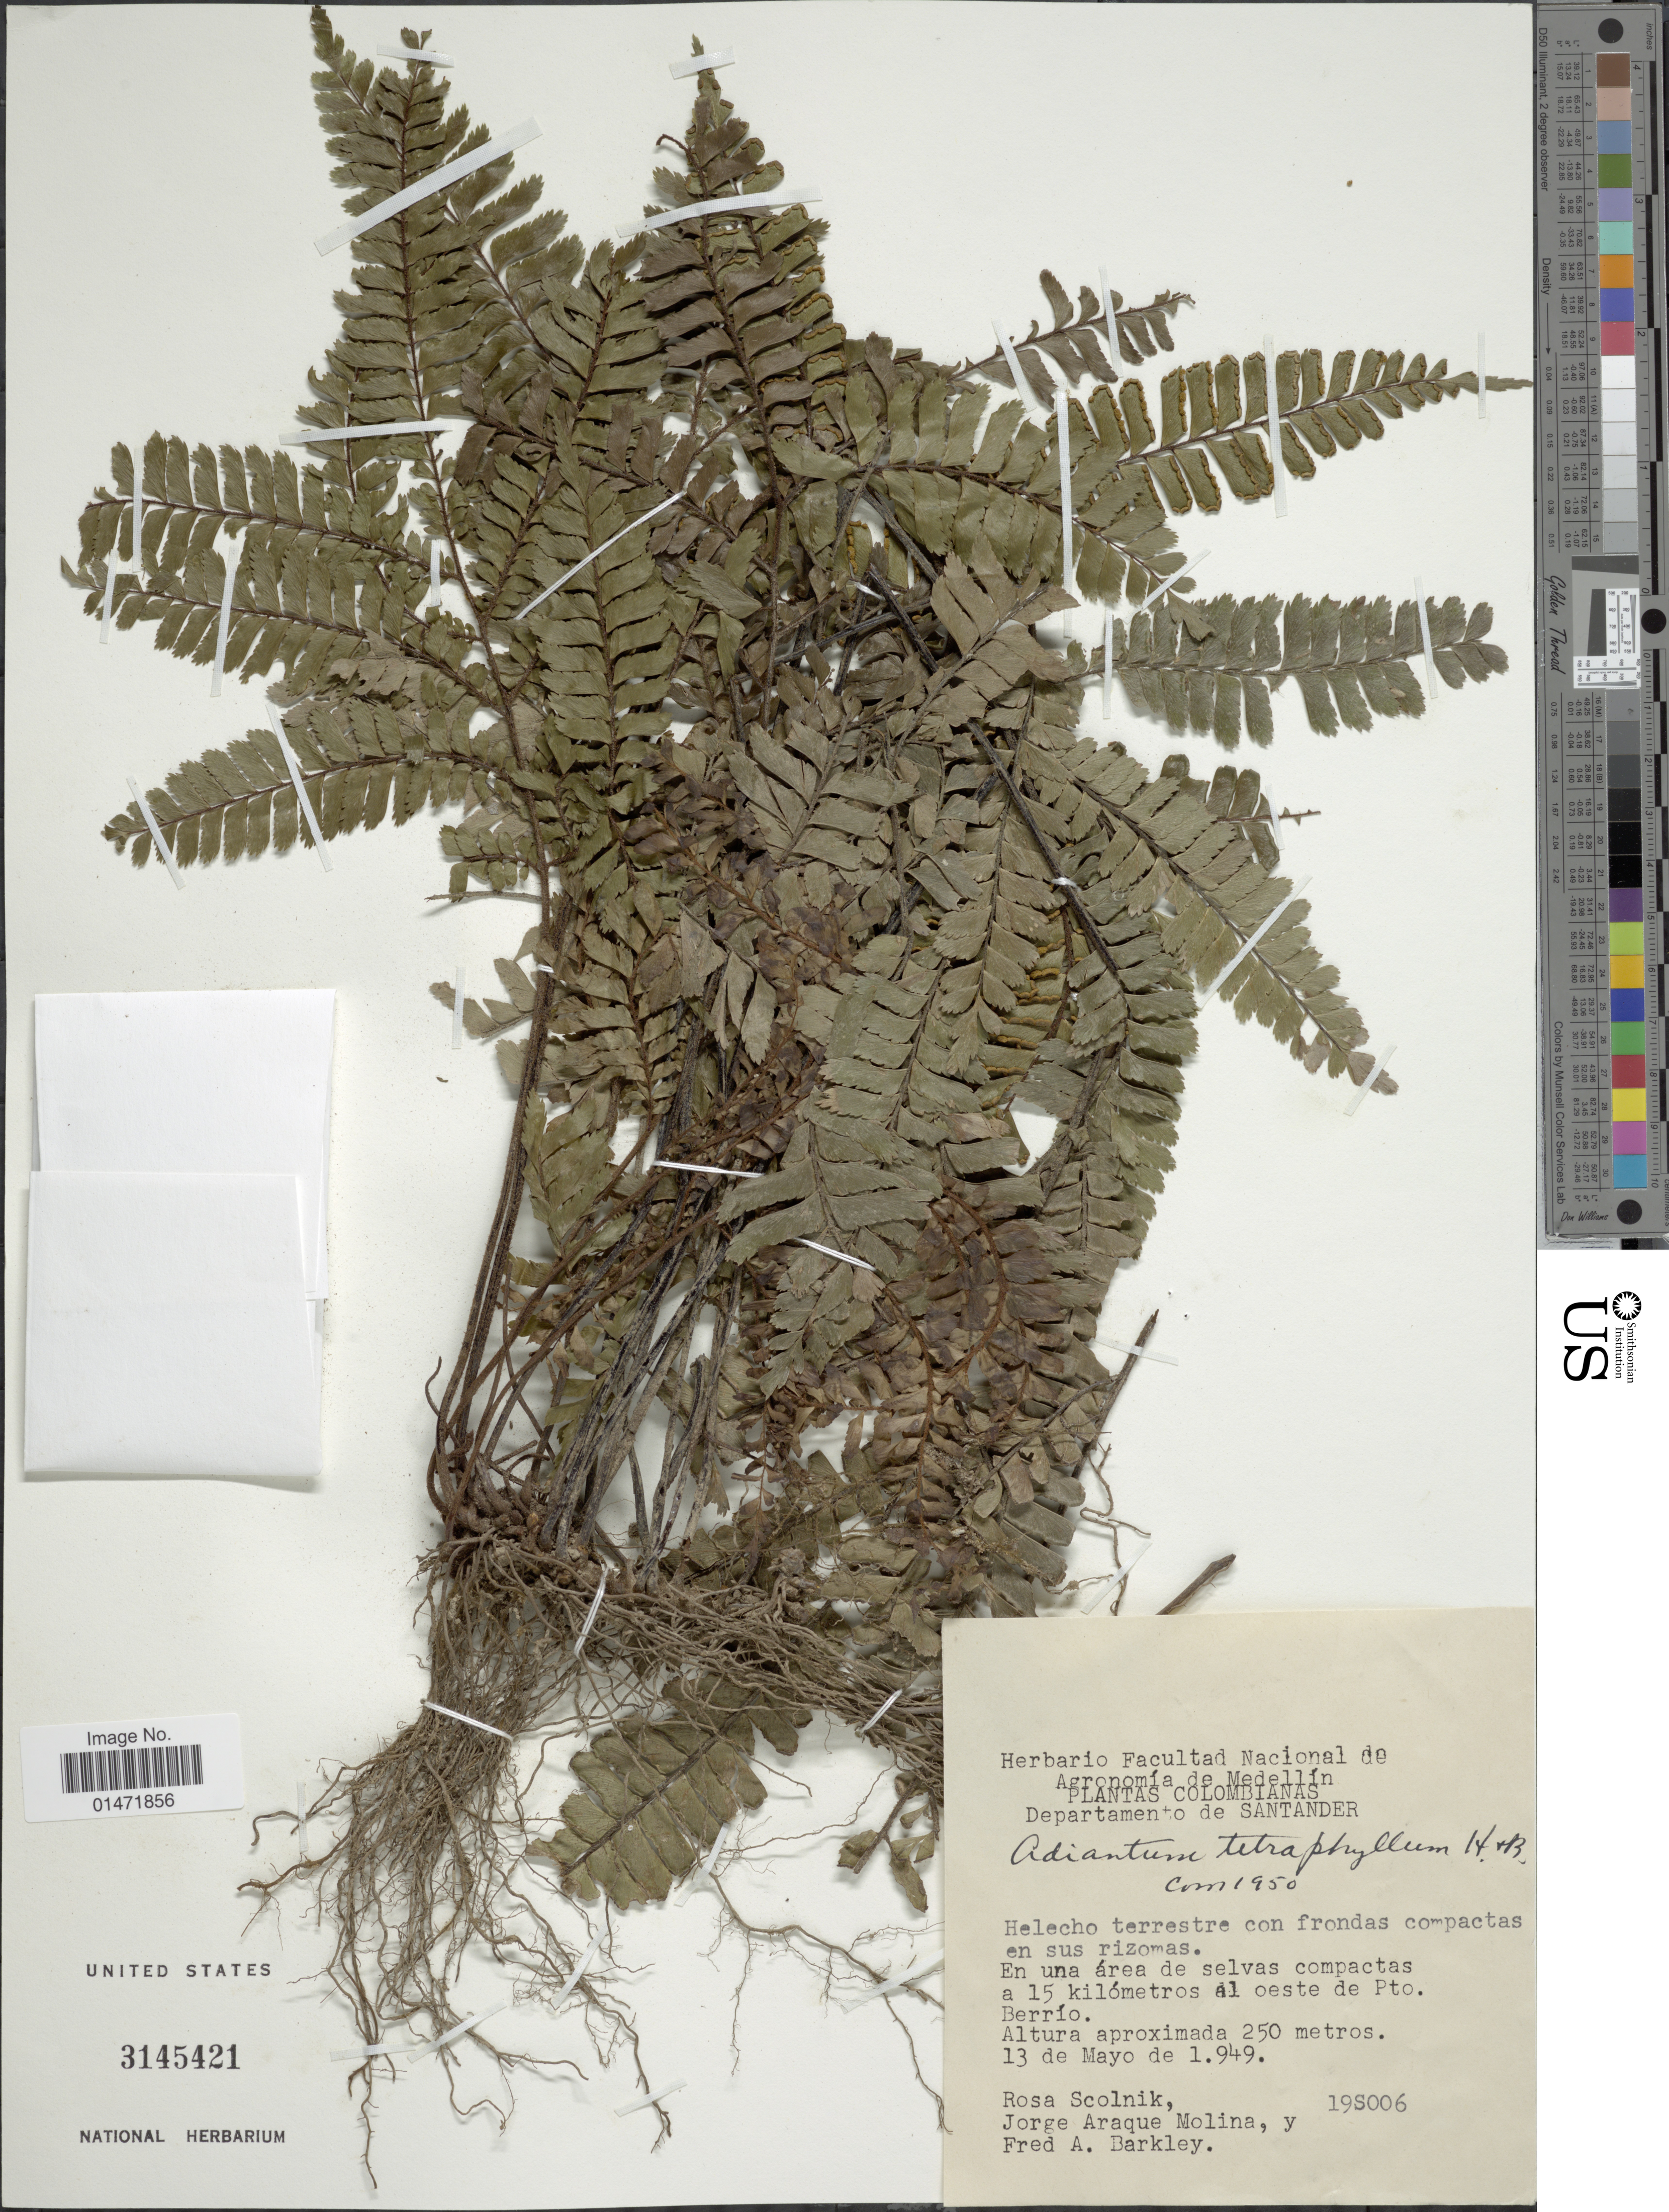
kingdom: Plantae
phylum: Tracheophyta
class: Polypodiopsida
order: Polypodiales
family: Pteridaceae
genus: Adiantum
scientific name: Adiantum tetraphyllum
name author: Humb. & Bonpl. ex Willd.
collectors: R. Scolnik, J. Araque Molina & F. A. Barkley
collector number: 19S006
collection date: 1949-05-13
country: Colombia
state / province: Santander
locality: En una área de selvas compactas a 15 kilómetros al oeste de Pto. Berrío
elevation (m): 250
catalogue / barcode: US 3145421